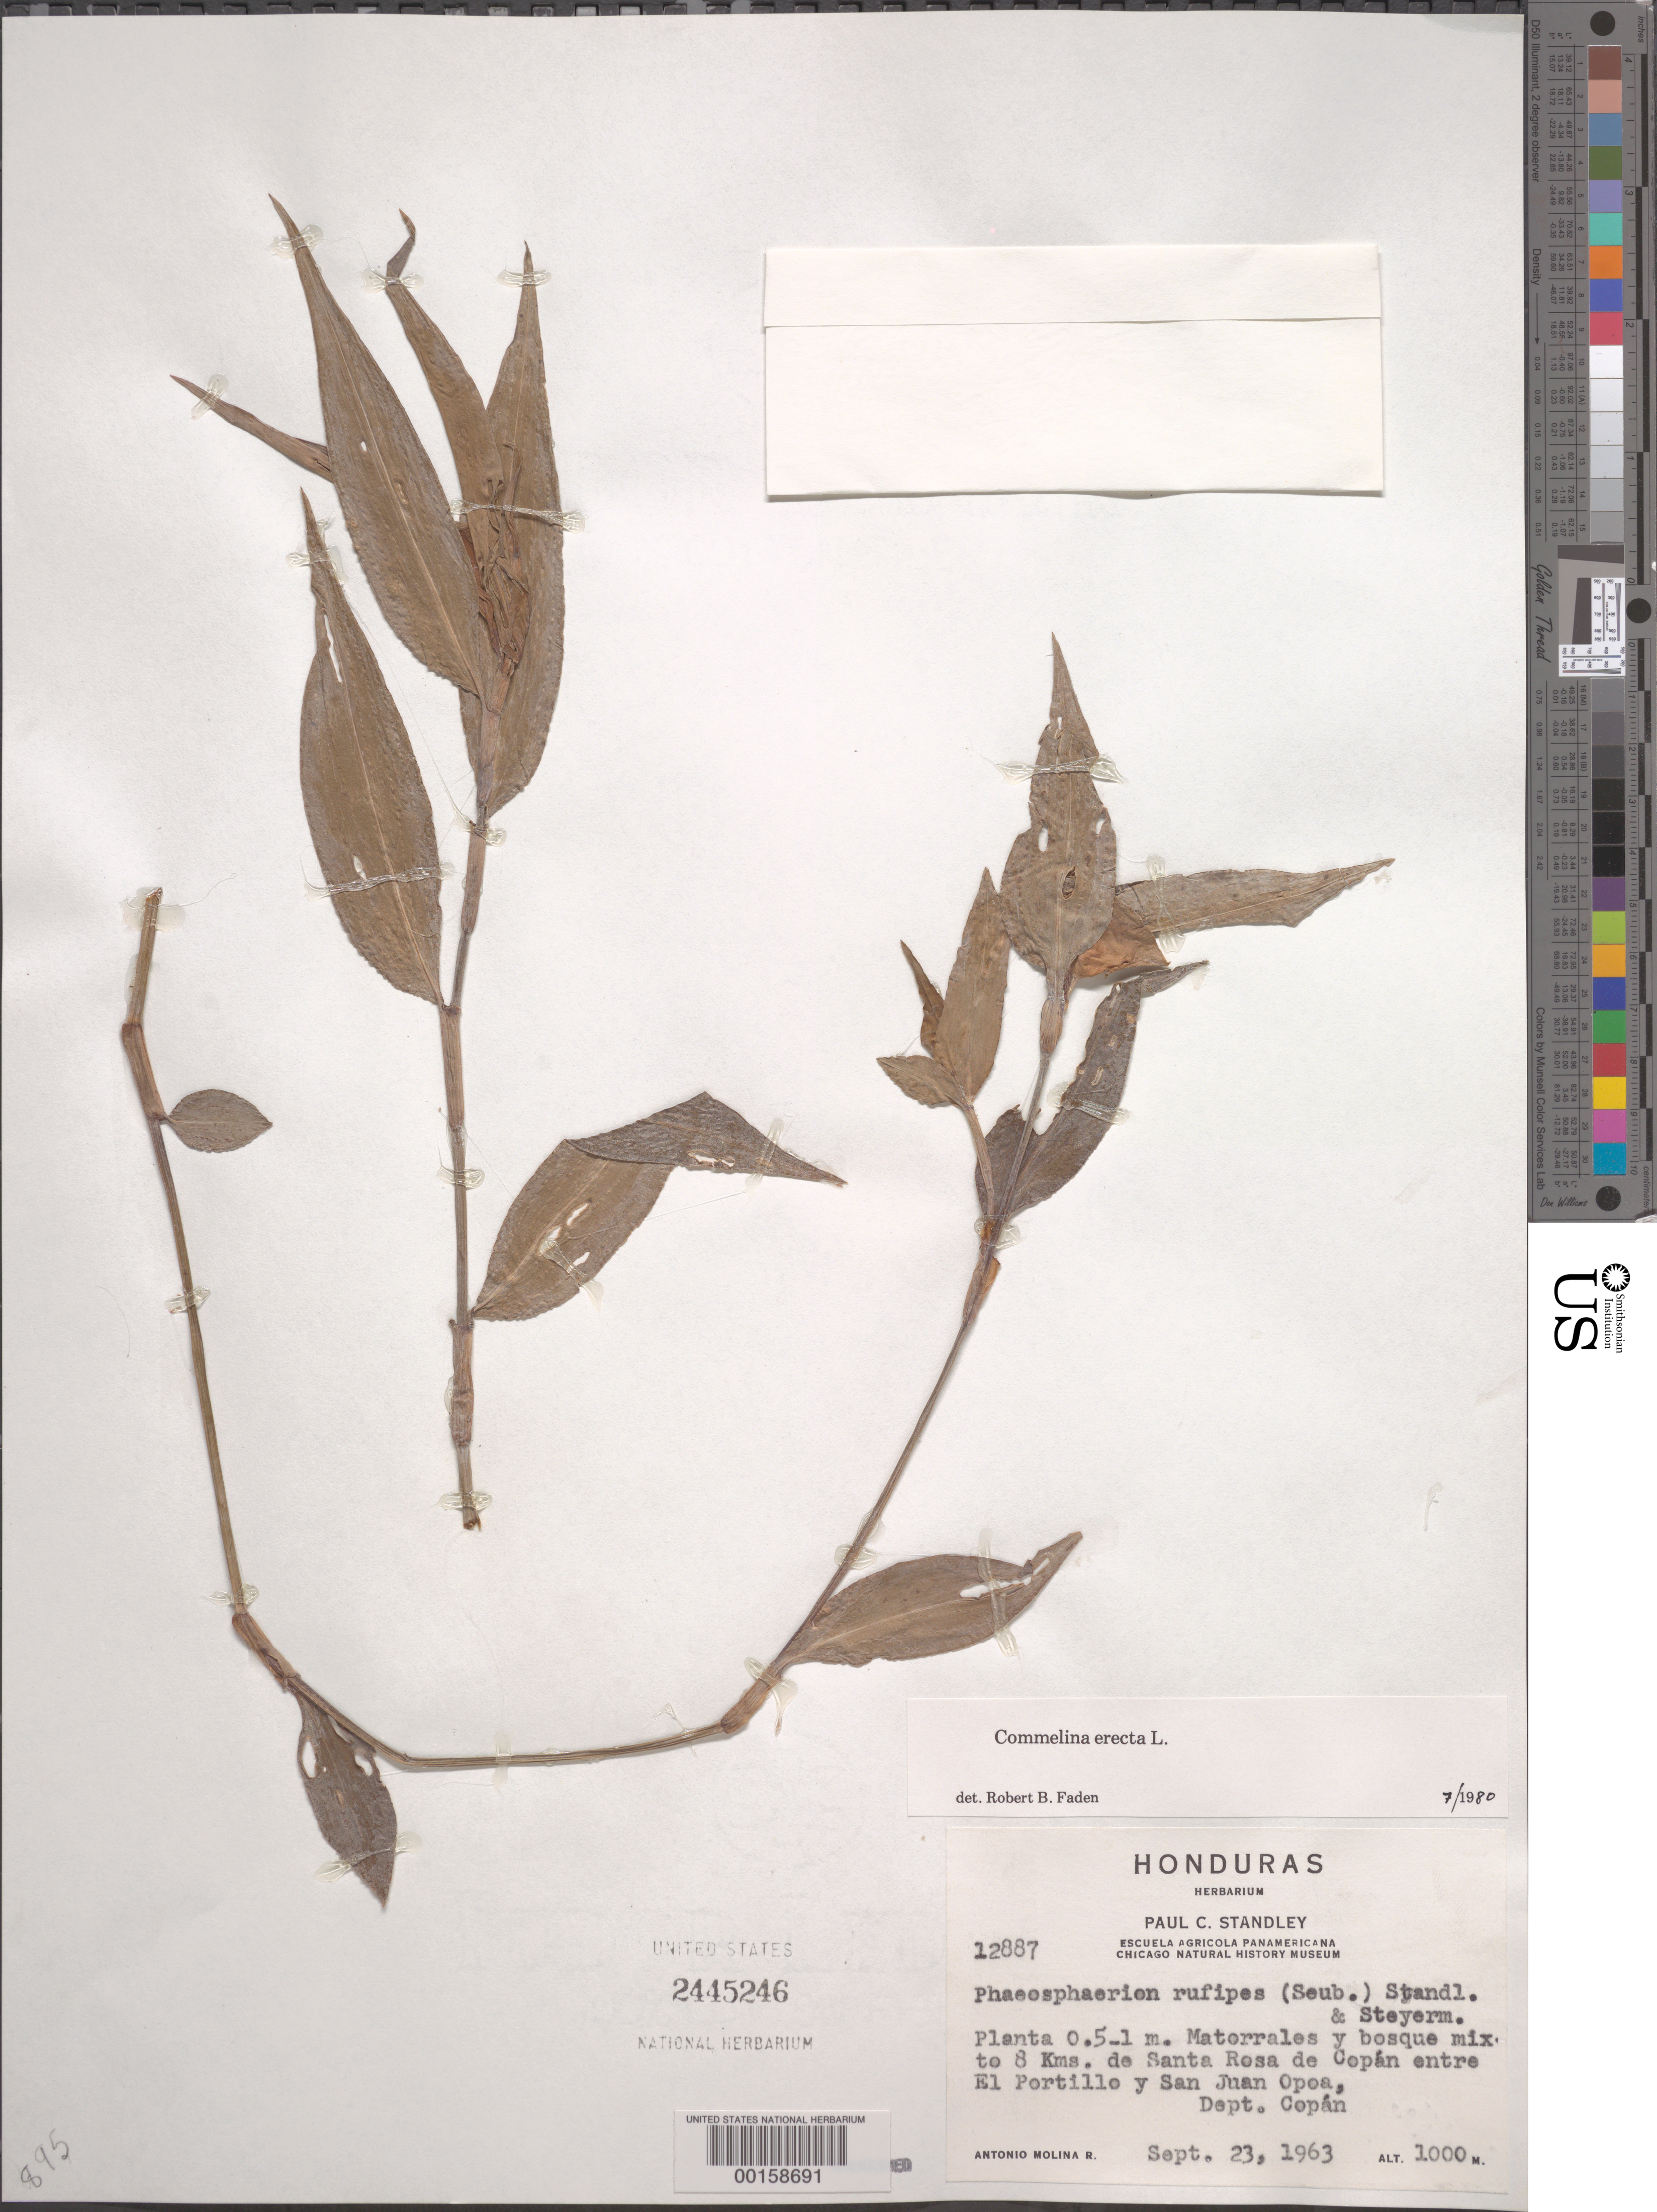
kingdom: Plantae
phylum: Tracheophyta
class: Liliopsida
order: Commelinales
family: Commelinaceae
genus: Commelina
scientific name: Commelina erecta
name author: L.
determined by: Faden, Robert B., (US), Smithsonian Institution - National Museum of Natural History (UNITED STATES)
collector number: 12887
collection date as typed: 23 Sep 1963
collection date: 1963-09-23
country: Honduras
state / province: Copán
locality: San Juan Opoa; El Portillo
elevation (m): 305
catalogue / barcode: US 2445246